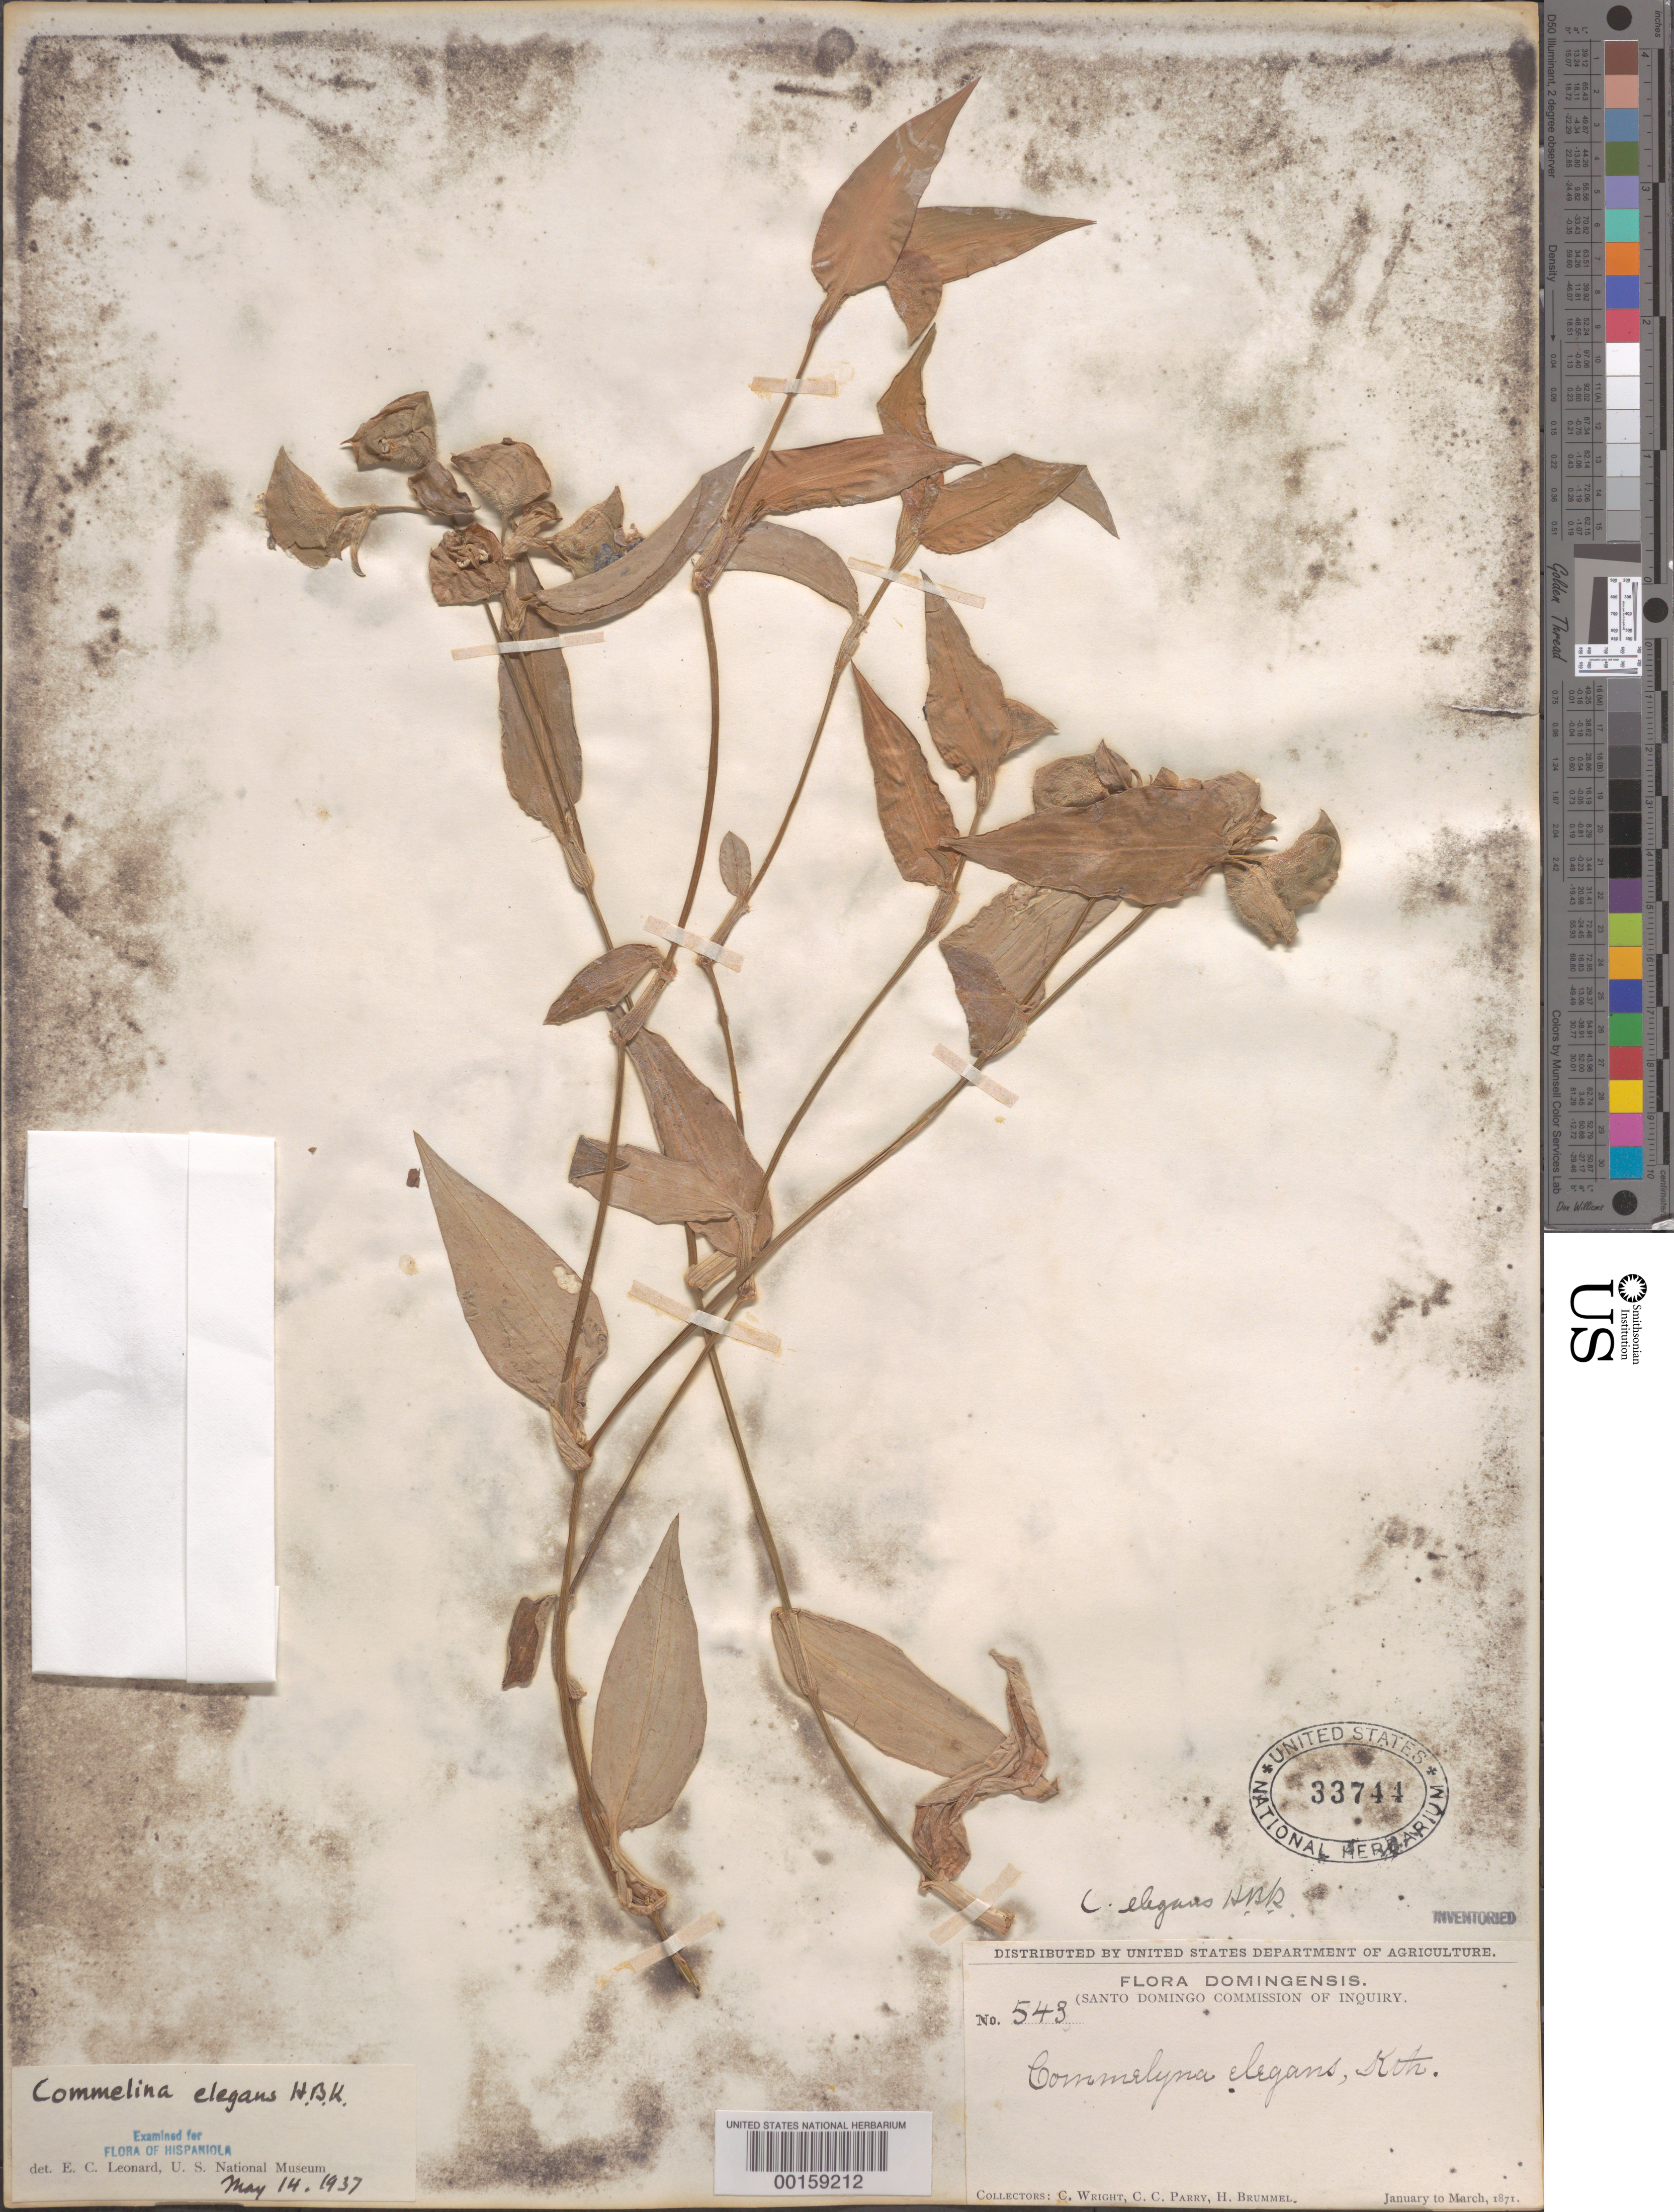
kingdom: Plantae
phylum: Tracheophyta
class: Liliopsida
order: Commelinales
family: Commelinaceae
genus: Commelina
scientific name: Commelina erecta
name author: L.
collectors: C. Wright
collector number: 543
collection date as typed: Jan 1871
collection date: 1871-01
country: Dominican Republic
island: Hispaniola Island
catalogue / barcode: US 33744